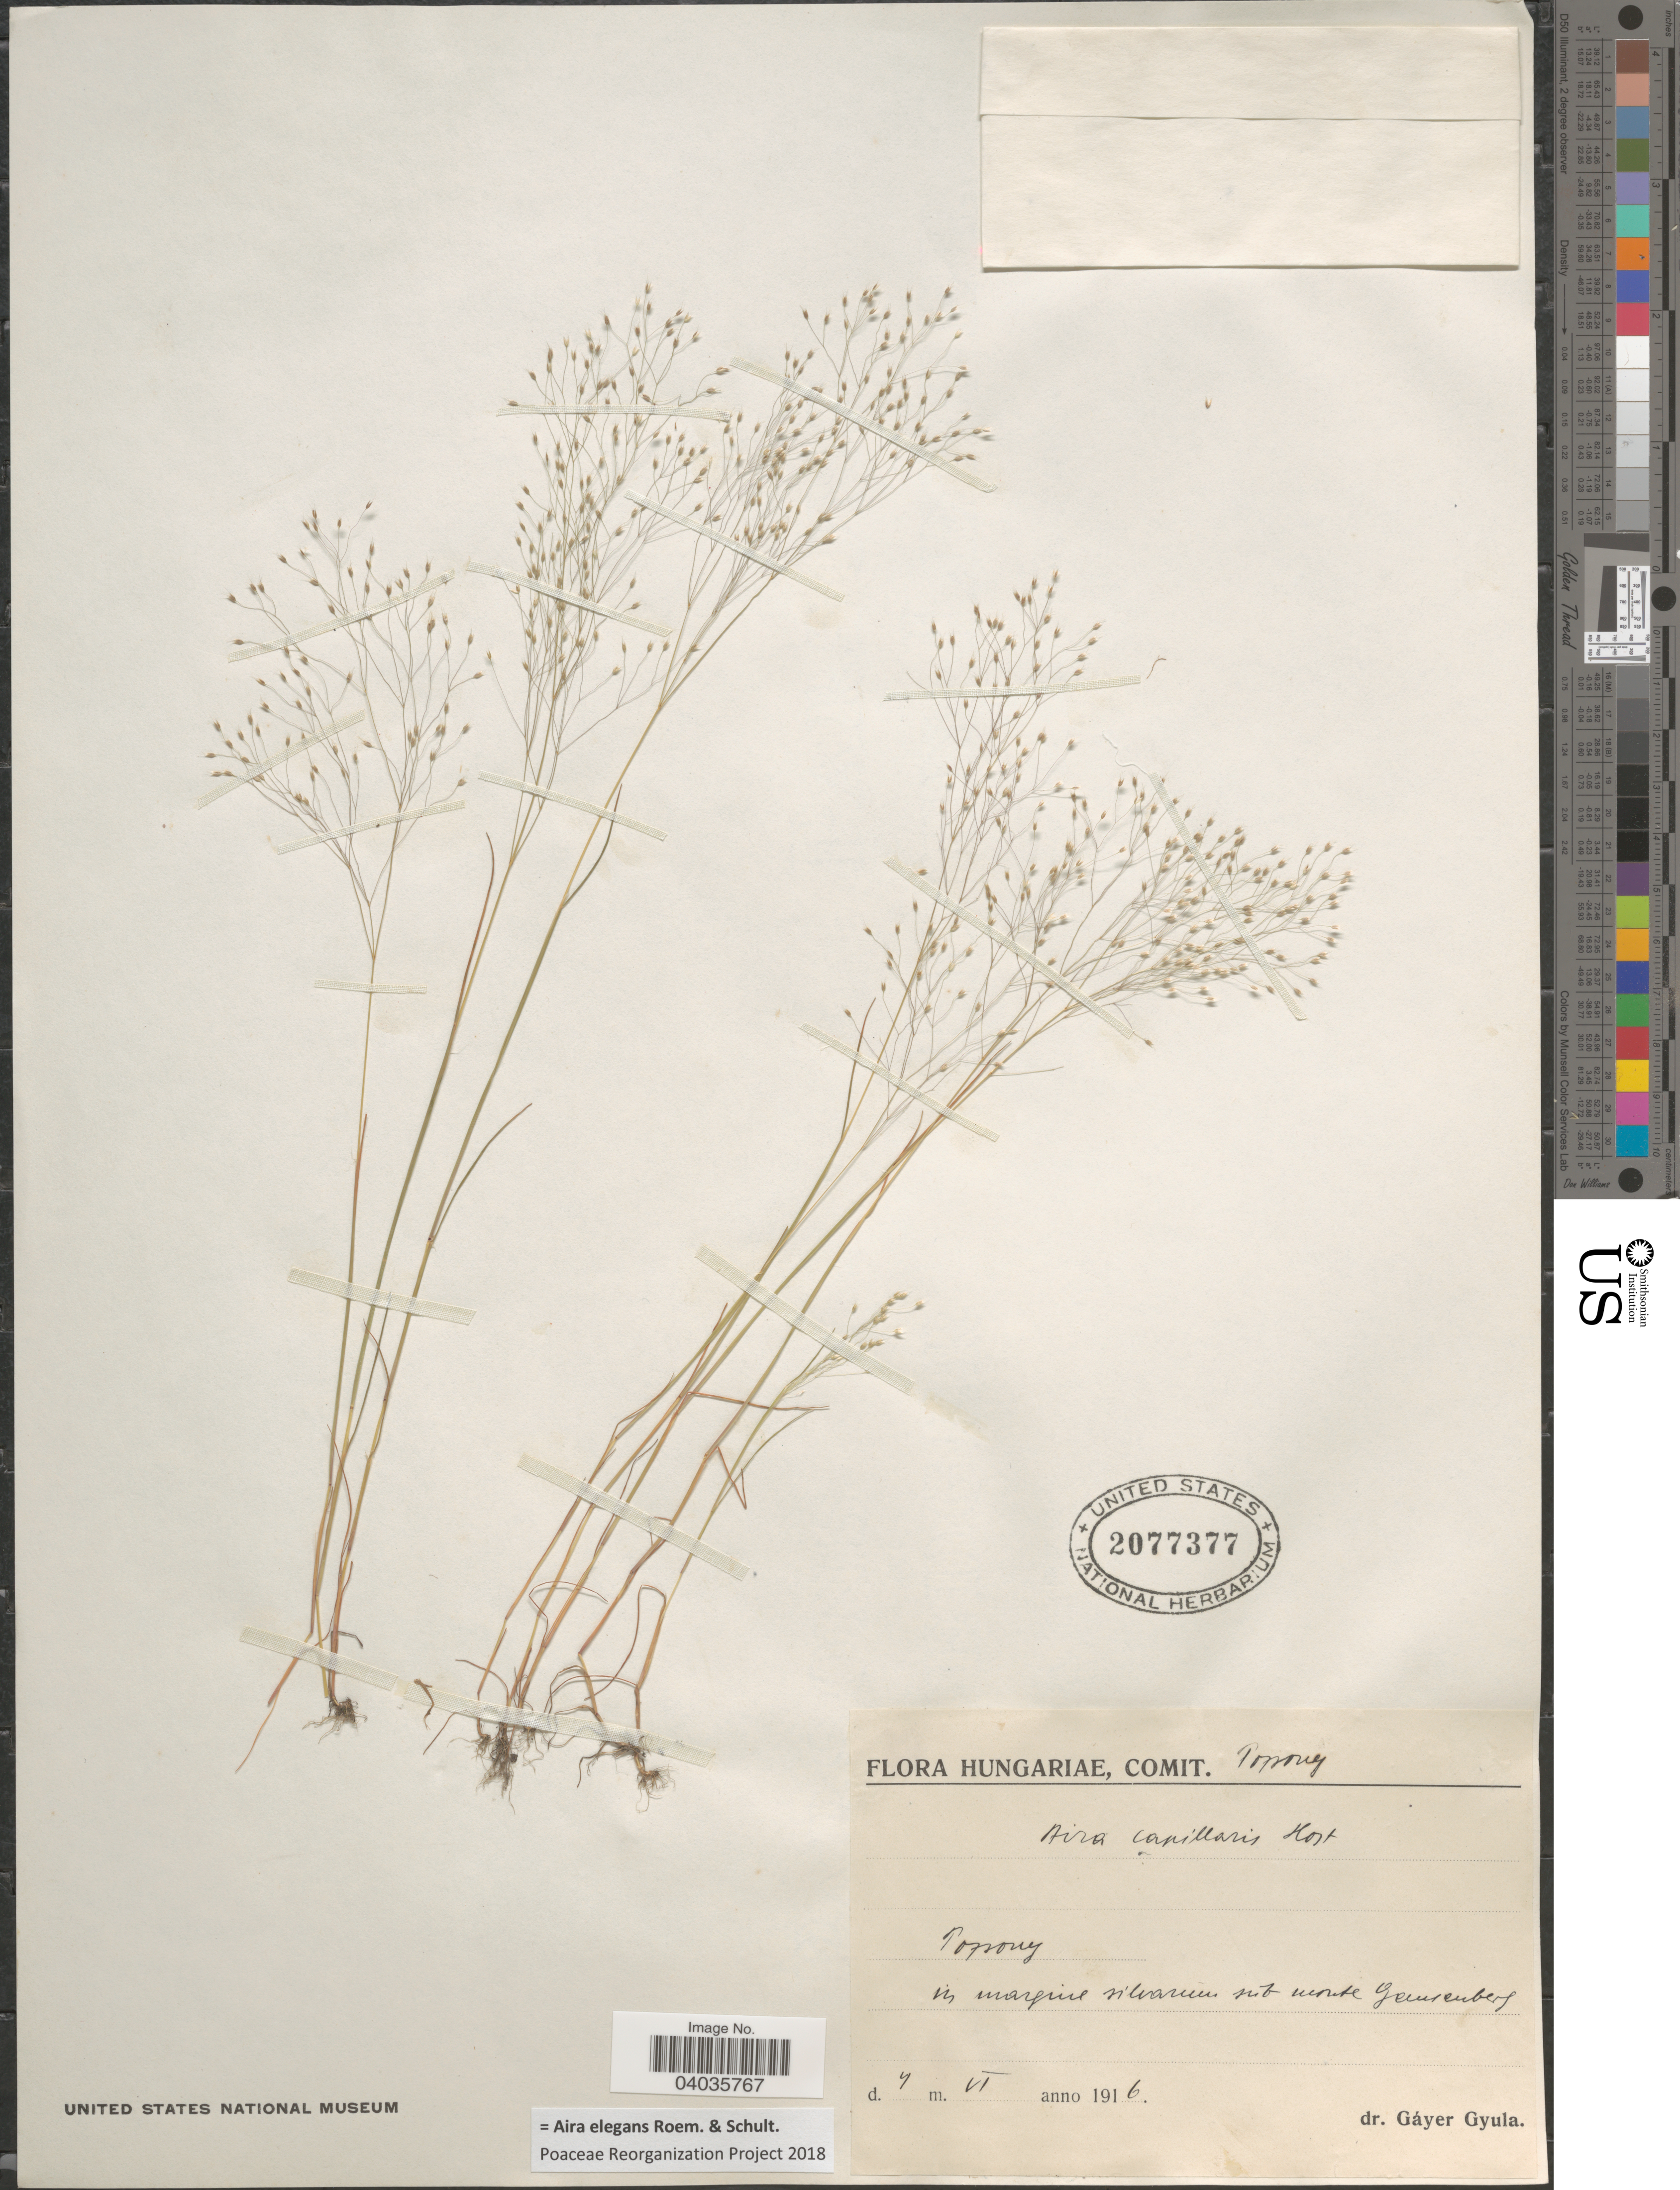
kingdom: Plantae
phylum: Tracheophyta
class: Liliopsida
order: Poales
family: Poaceae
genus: Aira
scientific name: Aira elegans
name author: L.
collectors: G. Gyula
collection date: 1916-06-07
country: Hungary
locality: Hungariae. Comit. Toponey [interpreted]. Toponey [interpreted]. in margine silvarium sub minite Gemsenberg. [interpreted]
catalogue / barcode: US 2077377